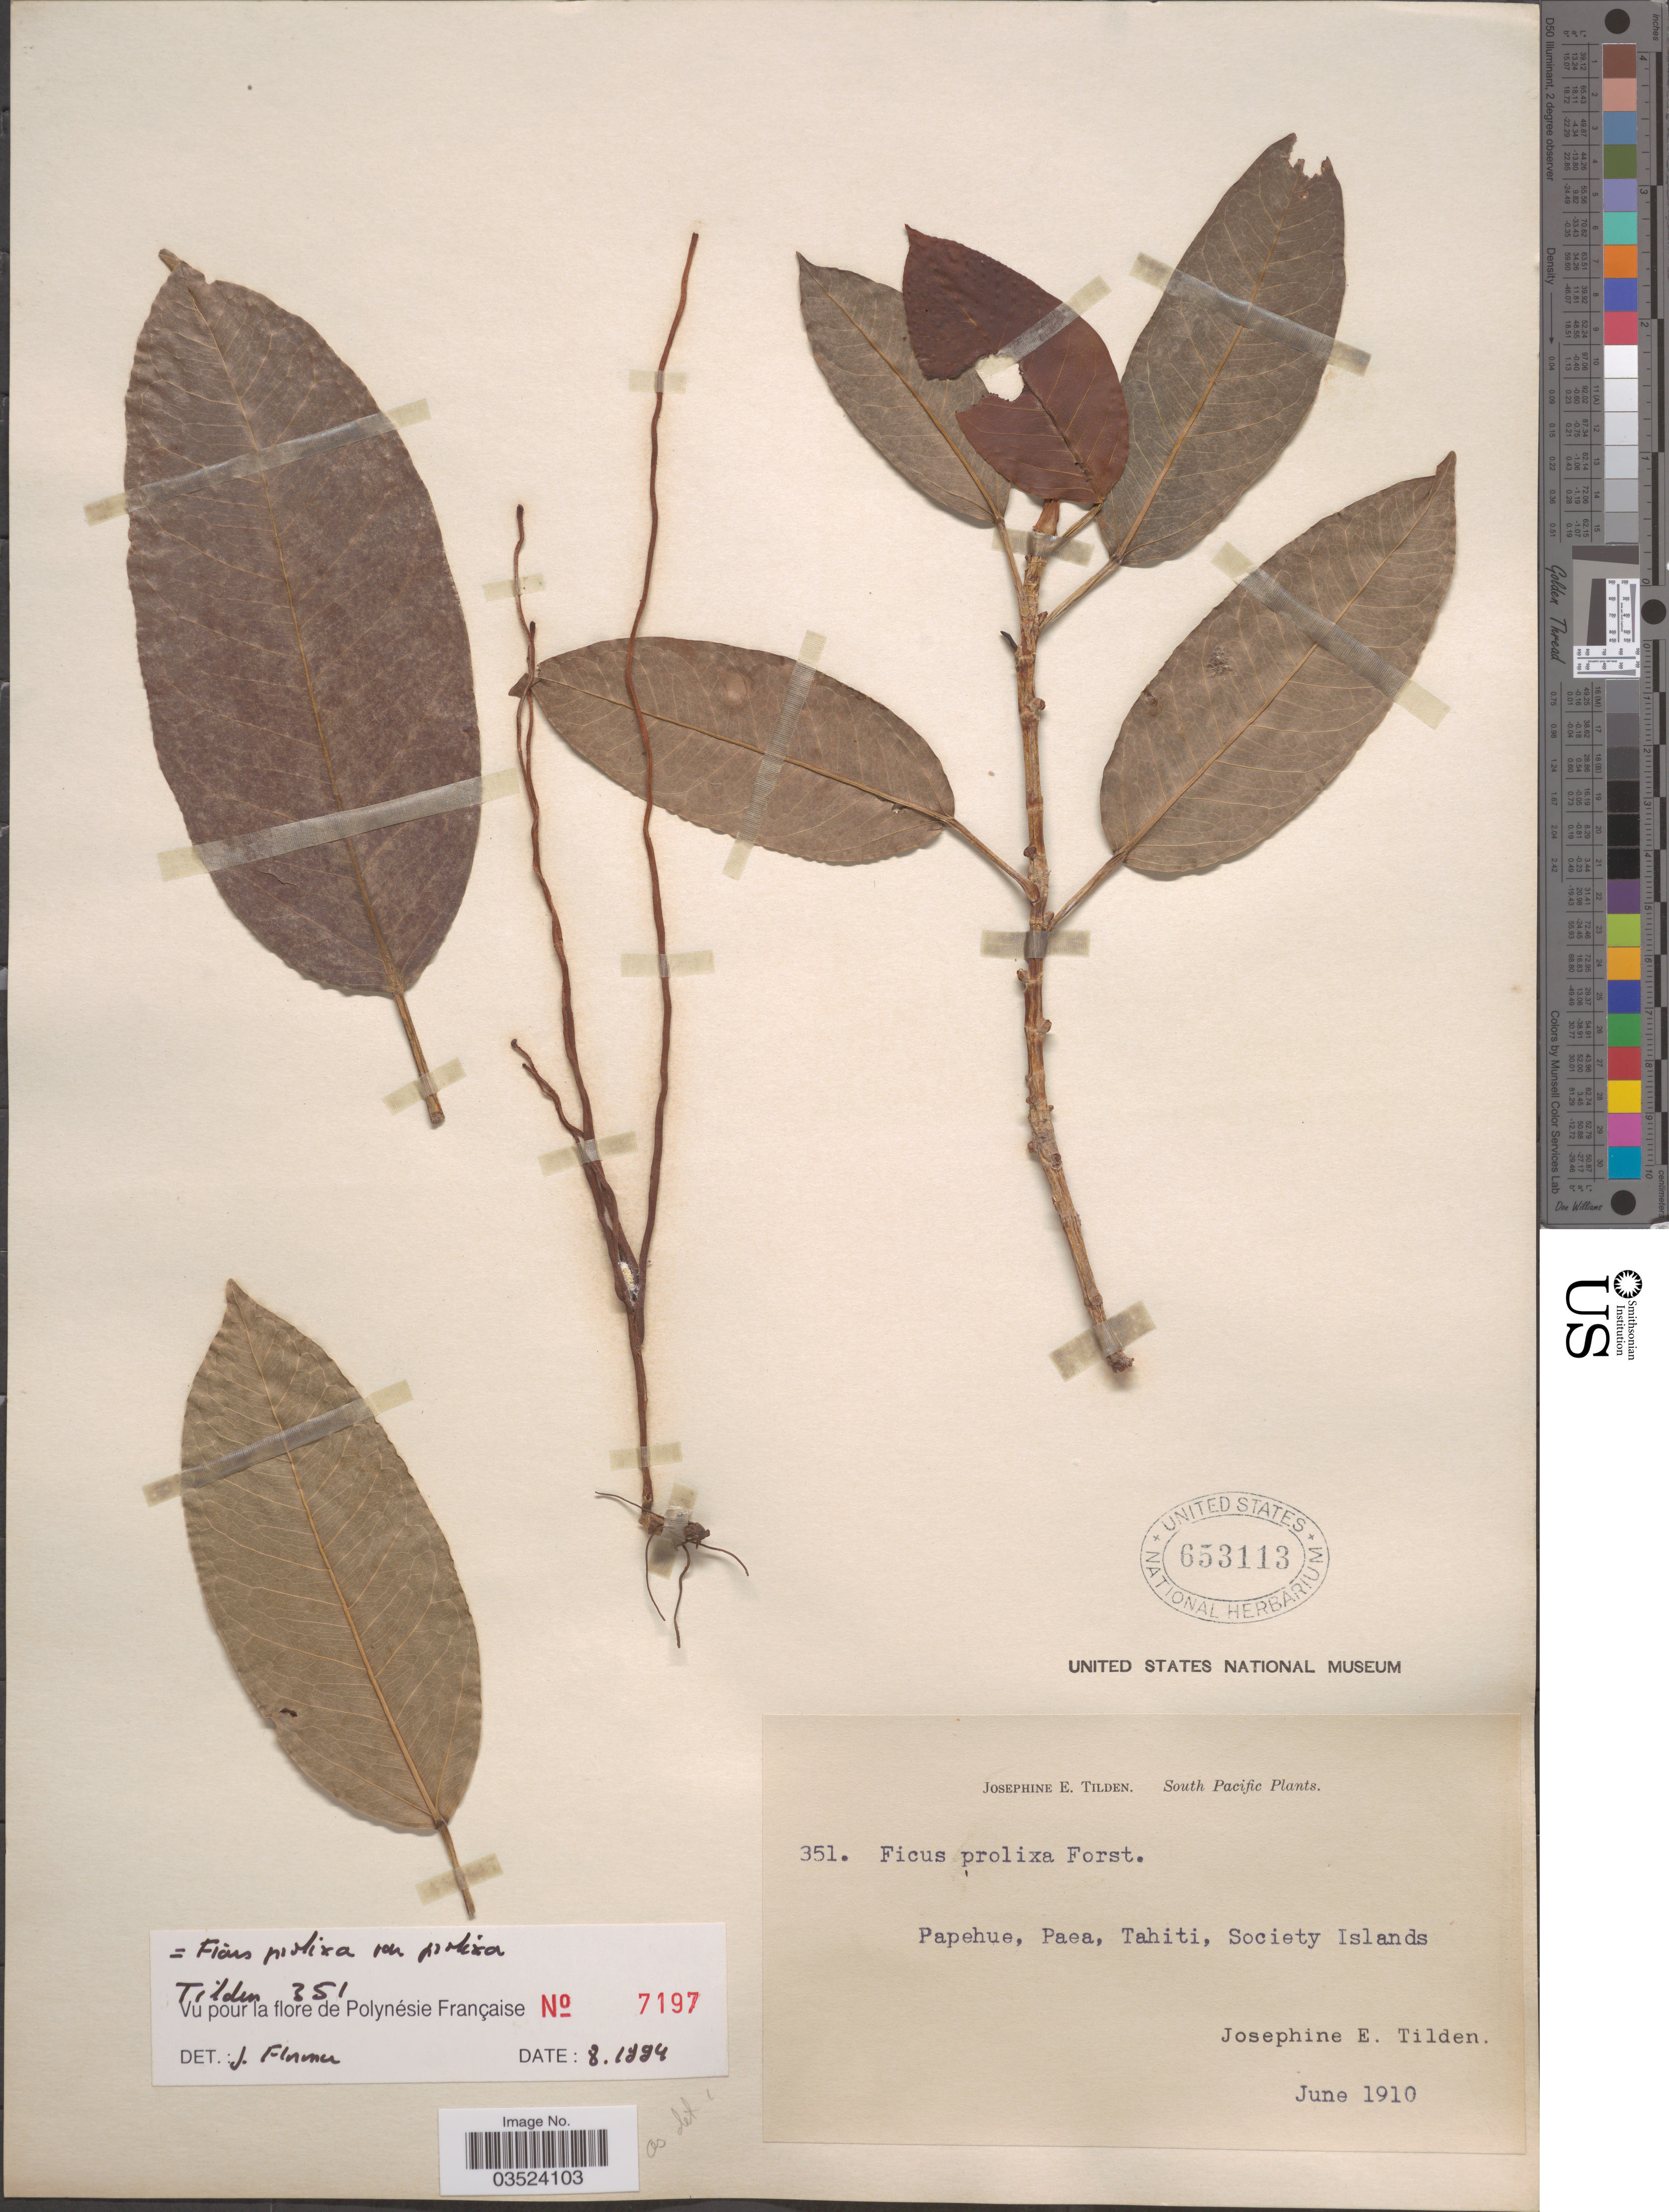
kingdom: Plantae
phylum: Tracheophyta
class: Magnoliopsida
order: Rosales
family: Moraceae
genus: Ficus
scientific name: Ficus prolixa var. prolixa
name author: G. Forst.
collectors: J. E. Tilden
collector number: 351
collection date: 1910-06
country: French Polynesia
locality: South Pacific. Papehue, Paea, Tahiti, Society Islands.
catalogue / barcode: US 653113